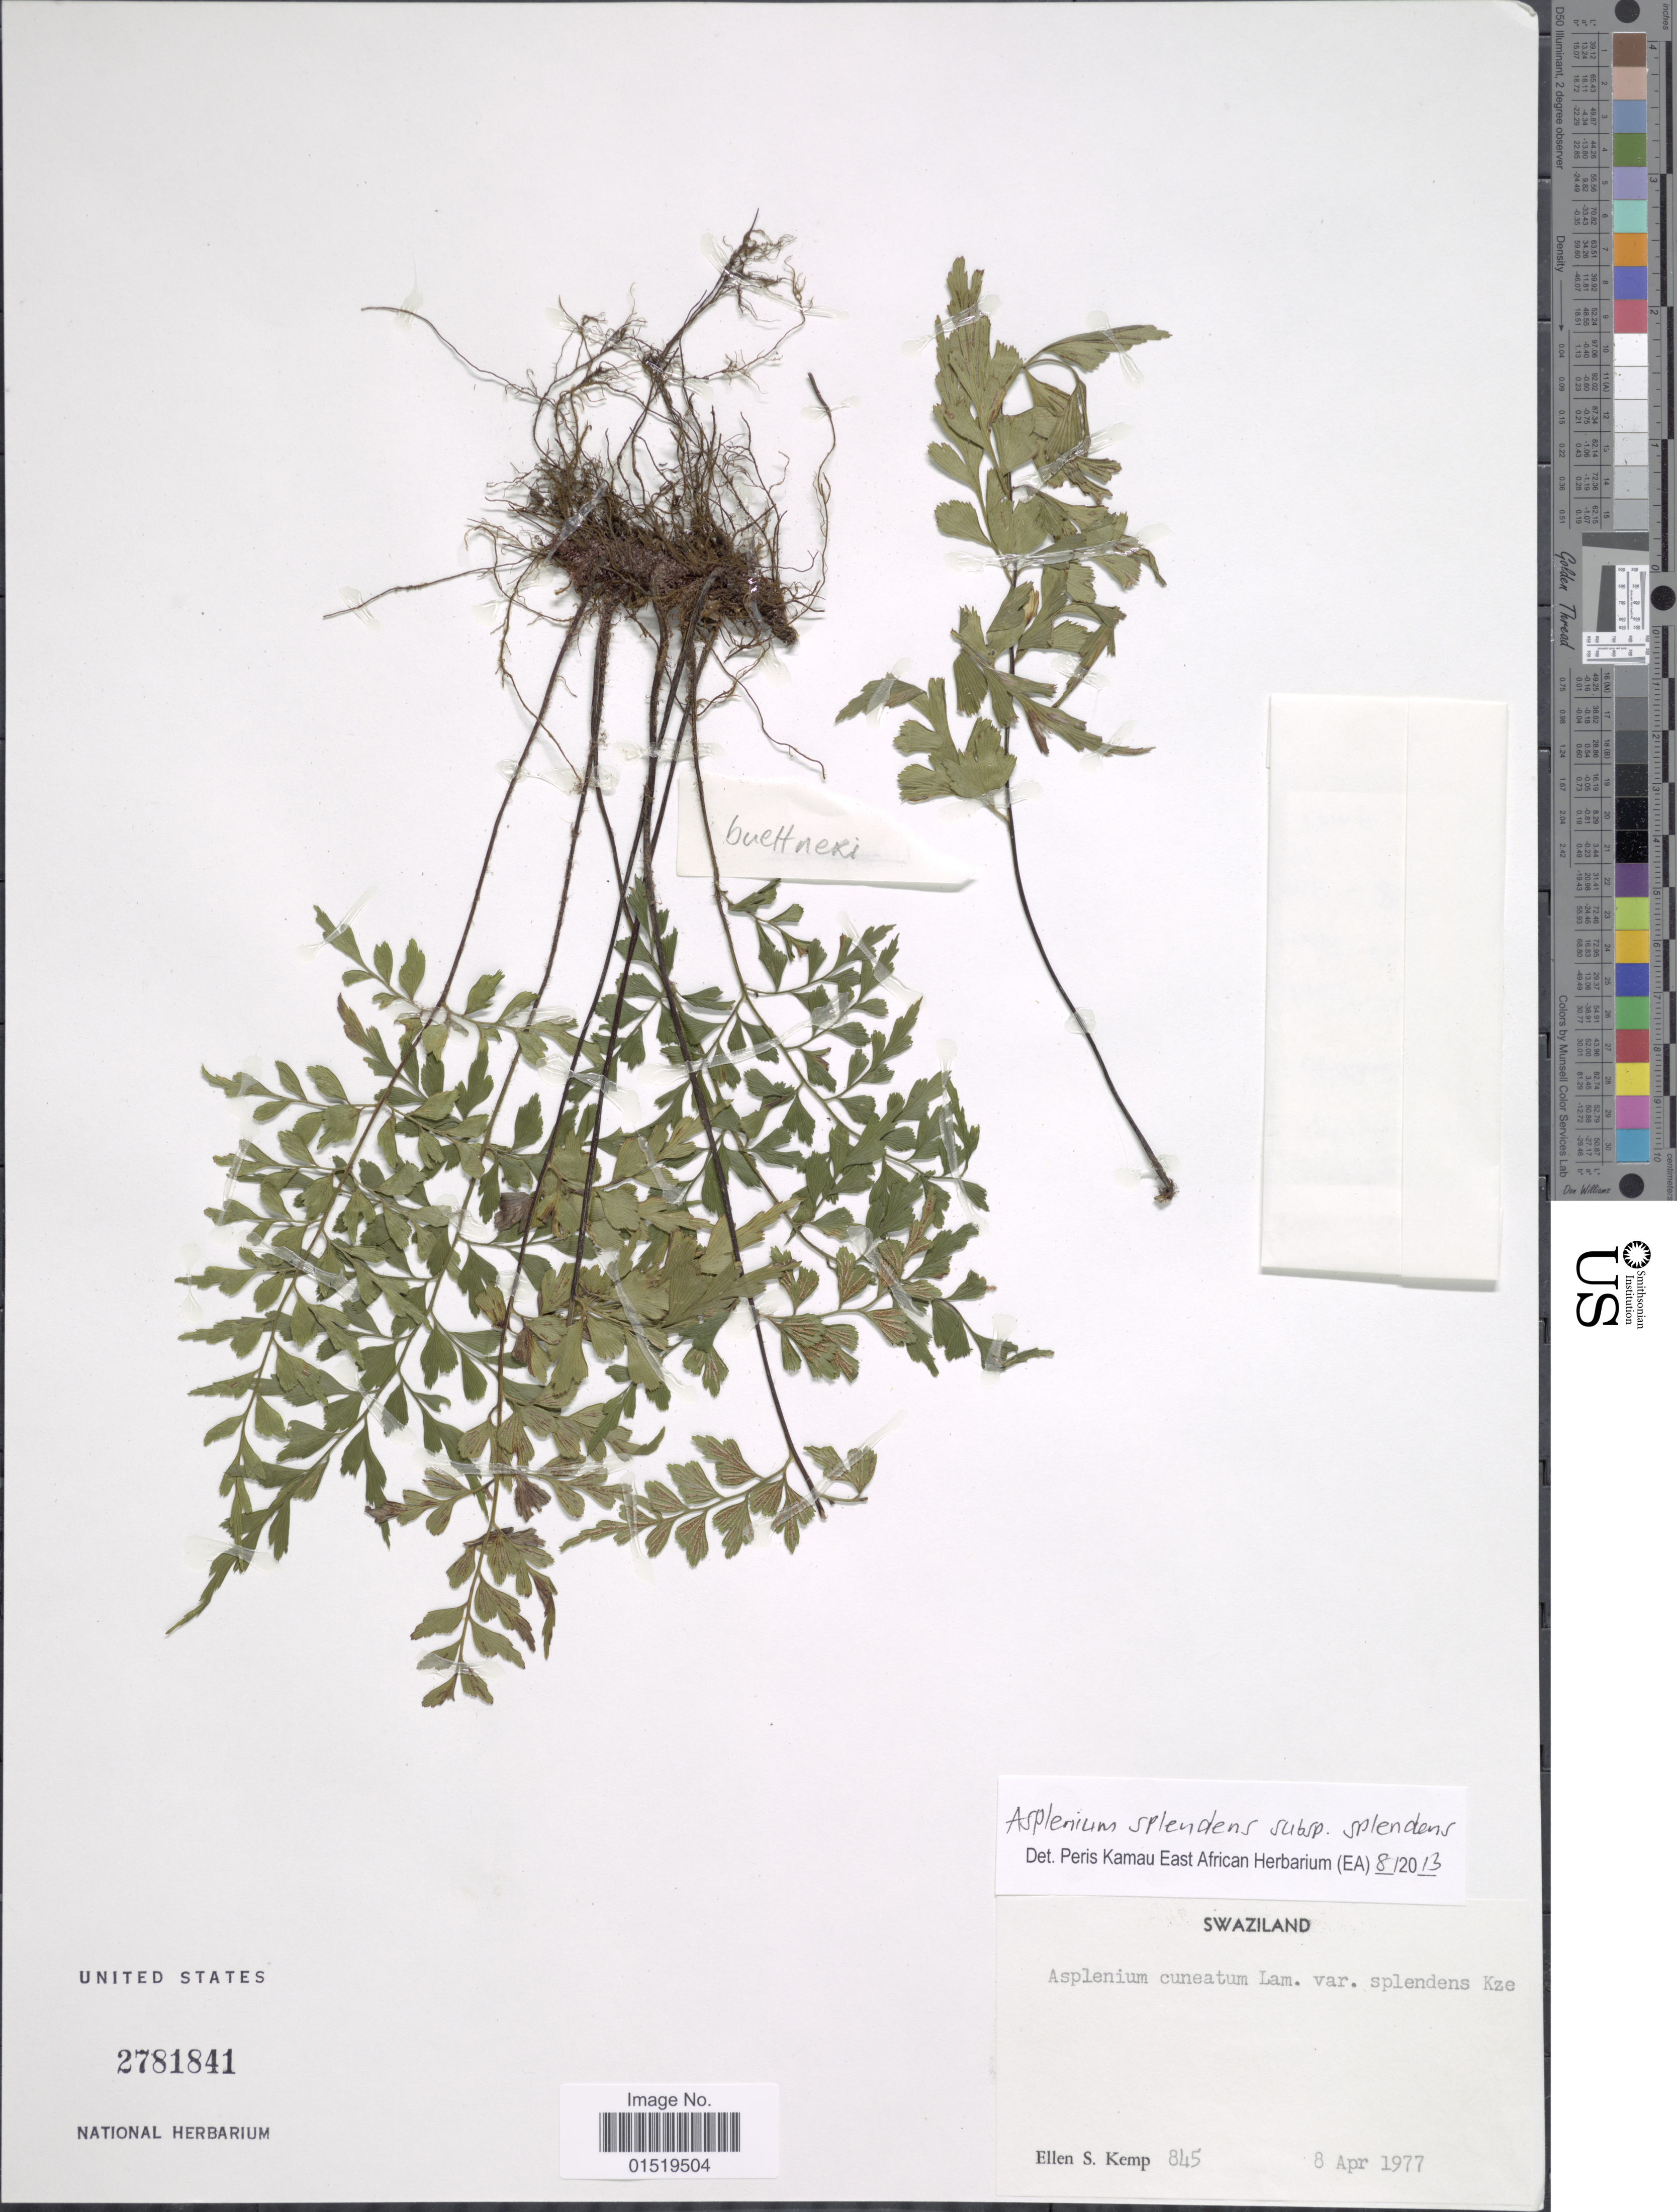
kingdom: Plantae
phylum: Tracheophyta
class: Polypodiopsida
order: Polypodiales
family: Aspleniaceae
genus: Asplenium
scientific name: Asplenium splendens subsp. splendens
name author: Kunze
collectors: E. S. Kemp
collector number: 845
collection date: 1977-04-08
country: Eswatini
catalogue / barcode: US 2781841